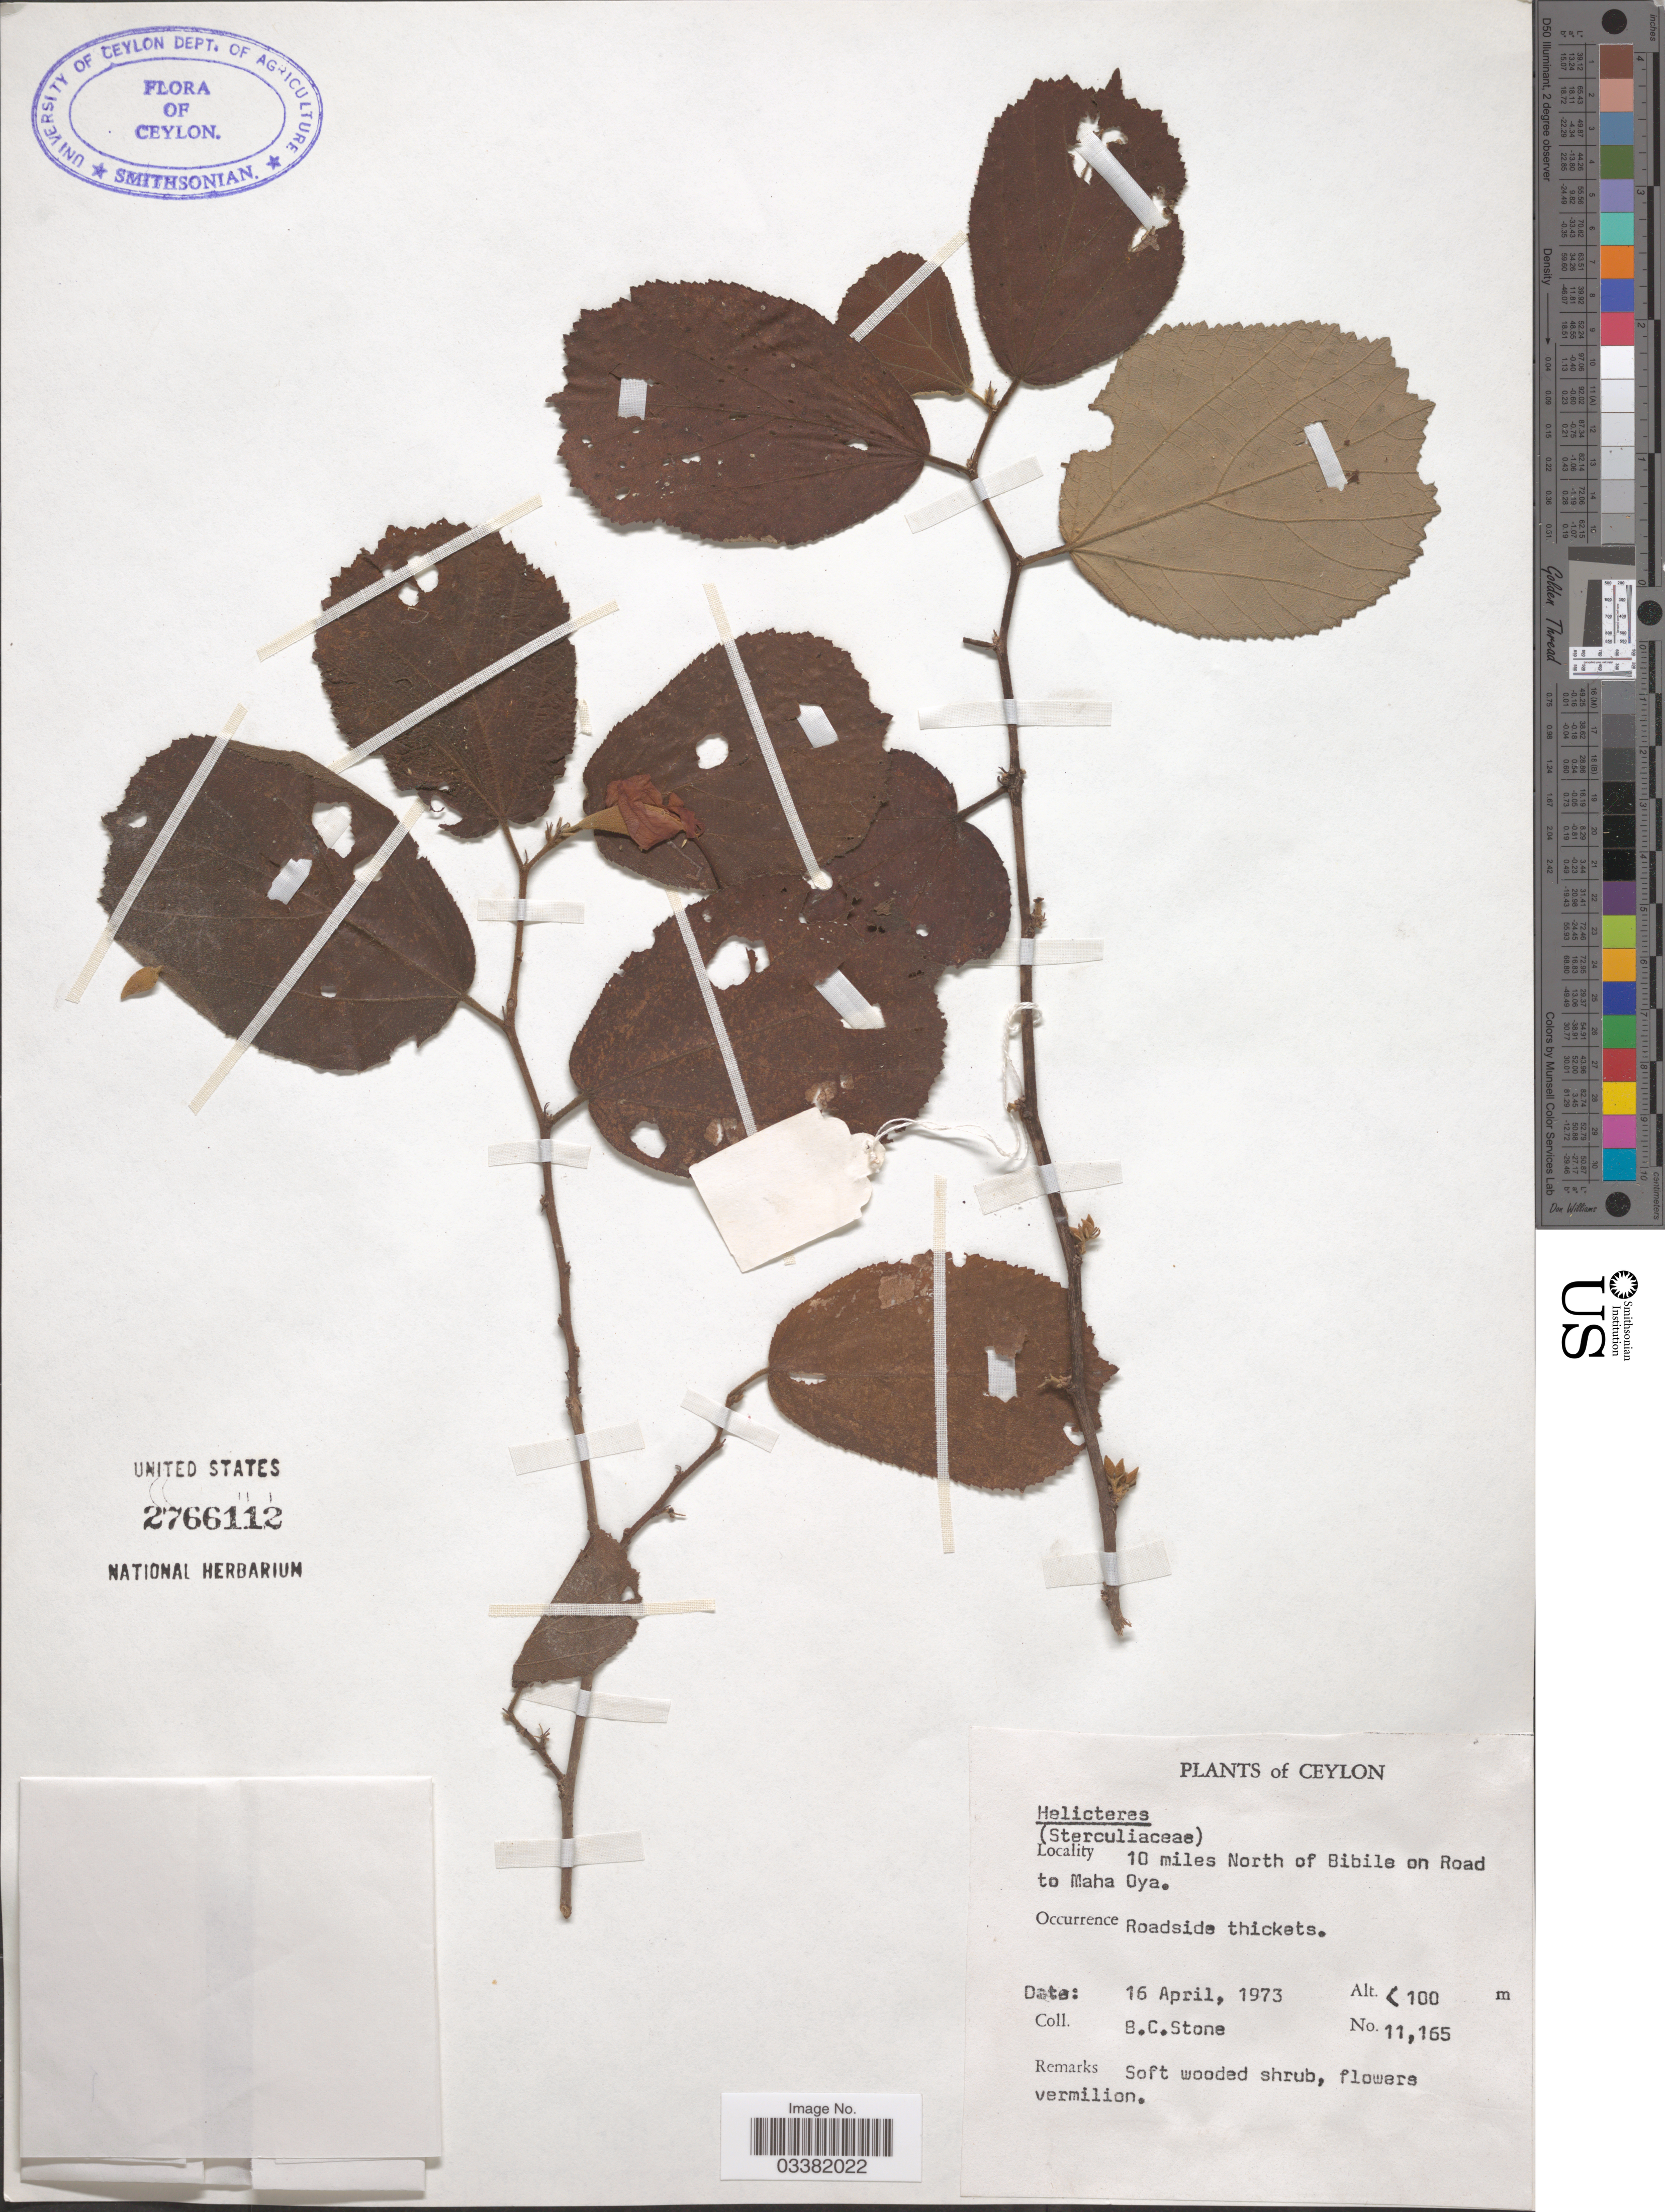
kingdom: Plantae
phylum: Tracheophyta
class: Magnoliopsida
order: Malvales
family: Malvaceae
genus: Helicteres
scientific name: Helicteres isora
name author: L.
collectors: B. C. Stone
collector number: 11165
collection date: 1973-04-16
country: Sri Lanka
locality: Ceylon. 10 miles North of Bibile on Road to Maha Oya.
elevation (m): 100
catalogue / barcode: US 2766112